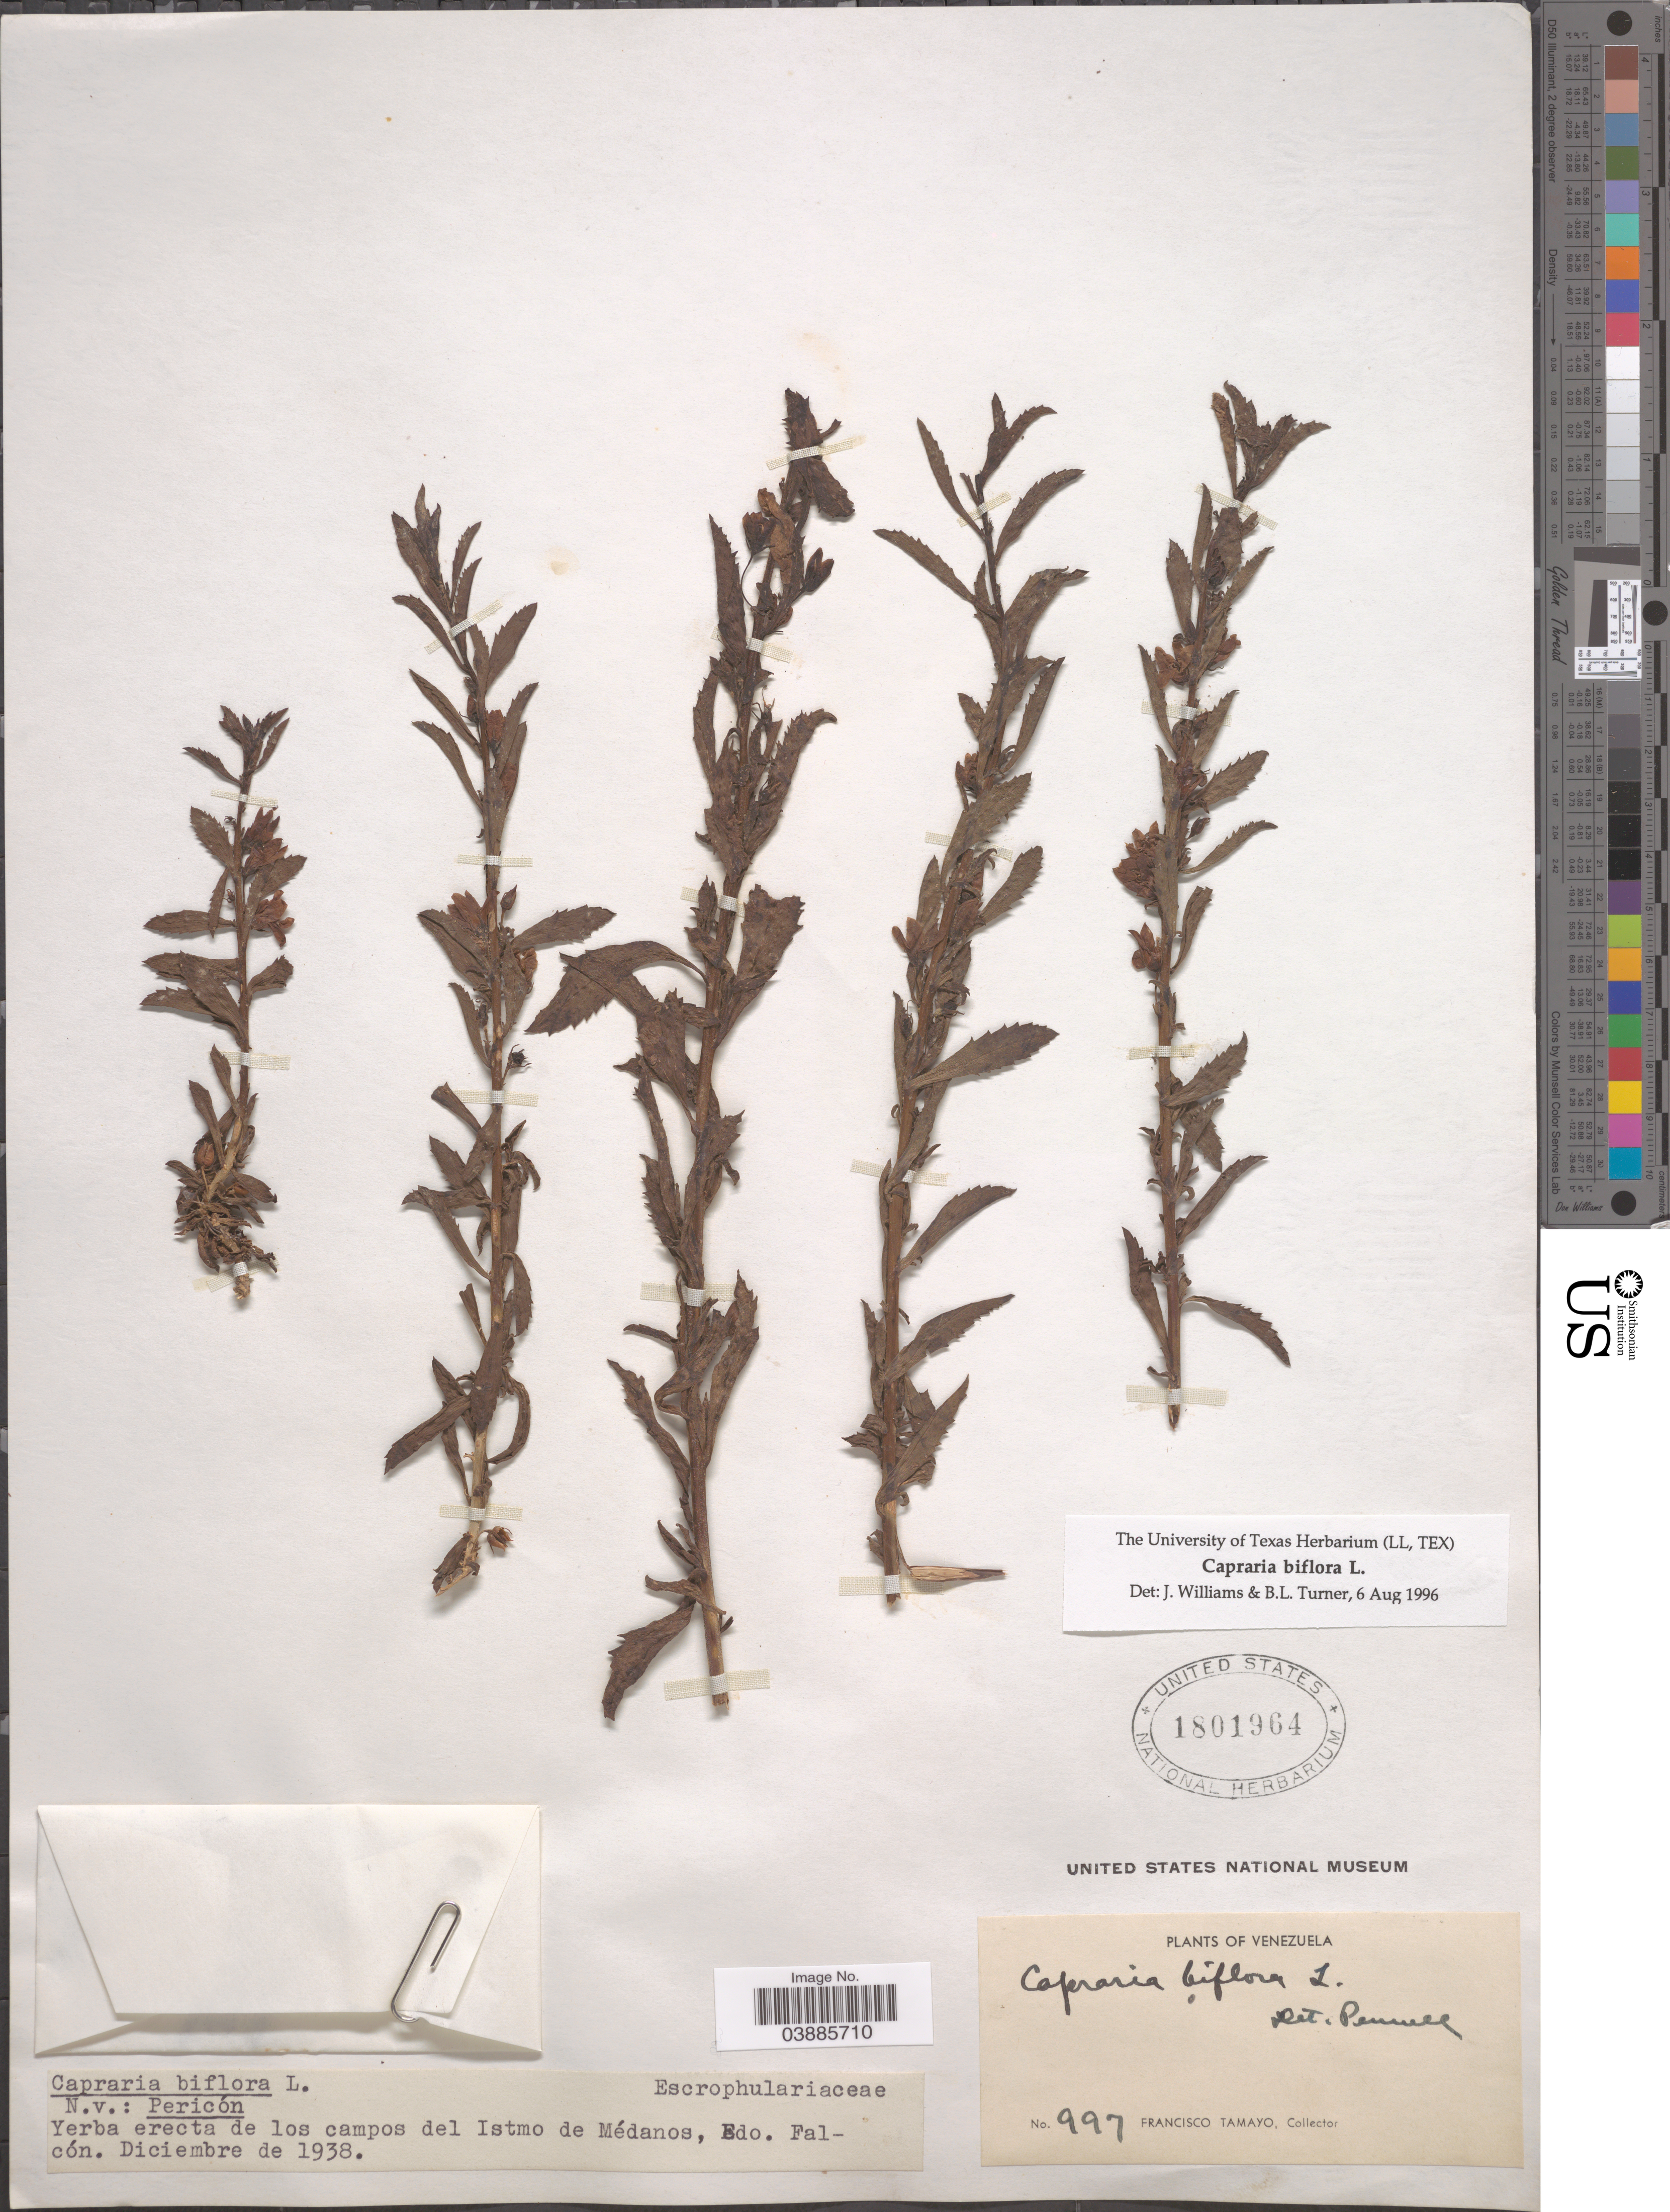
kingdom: Plantae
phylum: Tracheophyta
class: Magnoliopsida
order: Lamiales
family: Scrophulariaceae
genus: Capraria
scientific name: Capraria biflora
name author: L.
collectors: F. Tamayo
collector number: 997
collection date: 1938-12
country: Venezuela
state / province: Falcon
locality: Yerba erecta de los campos del Istmo de Médanos.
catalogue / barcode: US 1801964